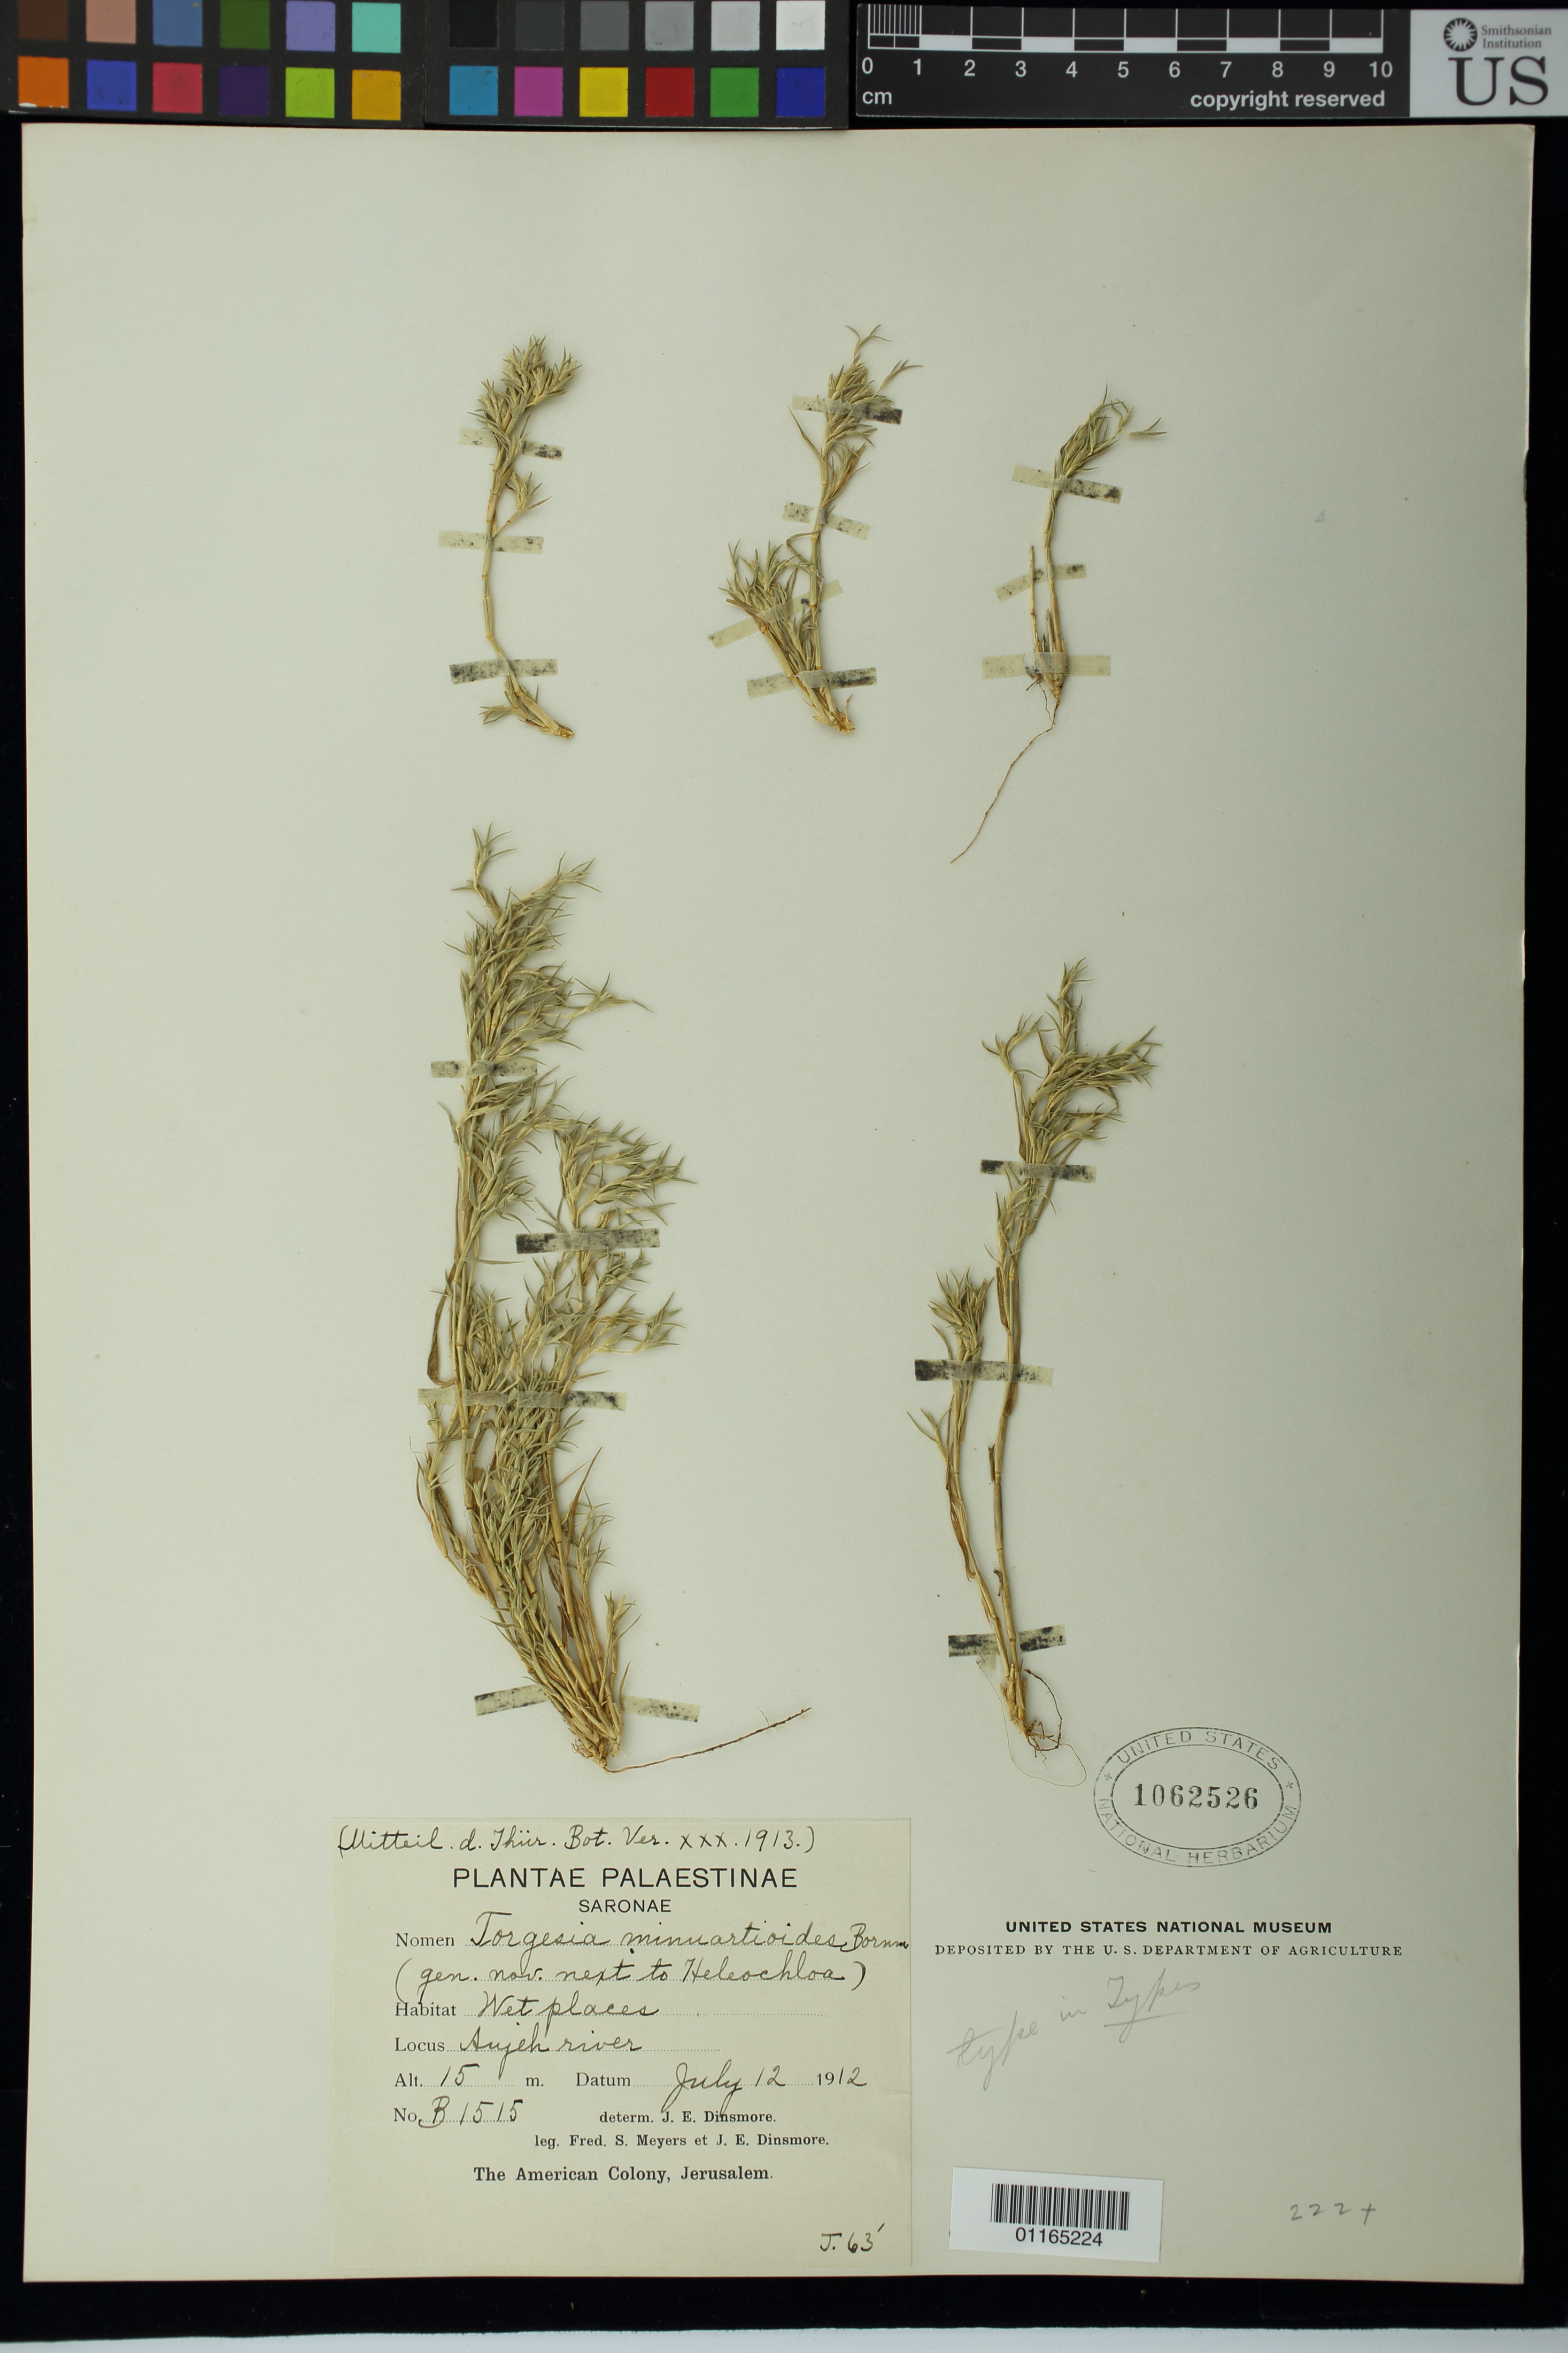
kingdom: Plantae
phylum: Tracheophyta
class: Liliopsida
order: Poales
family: Poaceae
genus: Torgesia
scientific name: Torgesia minuartioides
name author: Bornm.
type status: Isolectotype; Type Collection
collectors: J. Dinsmore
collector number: B1515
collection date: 1912-07-12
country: Israel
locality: Plantae Palaestinae, Saronae. Sarona, Aujeh river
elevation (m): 15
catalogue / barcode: US 1062526